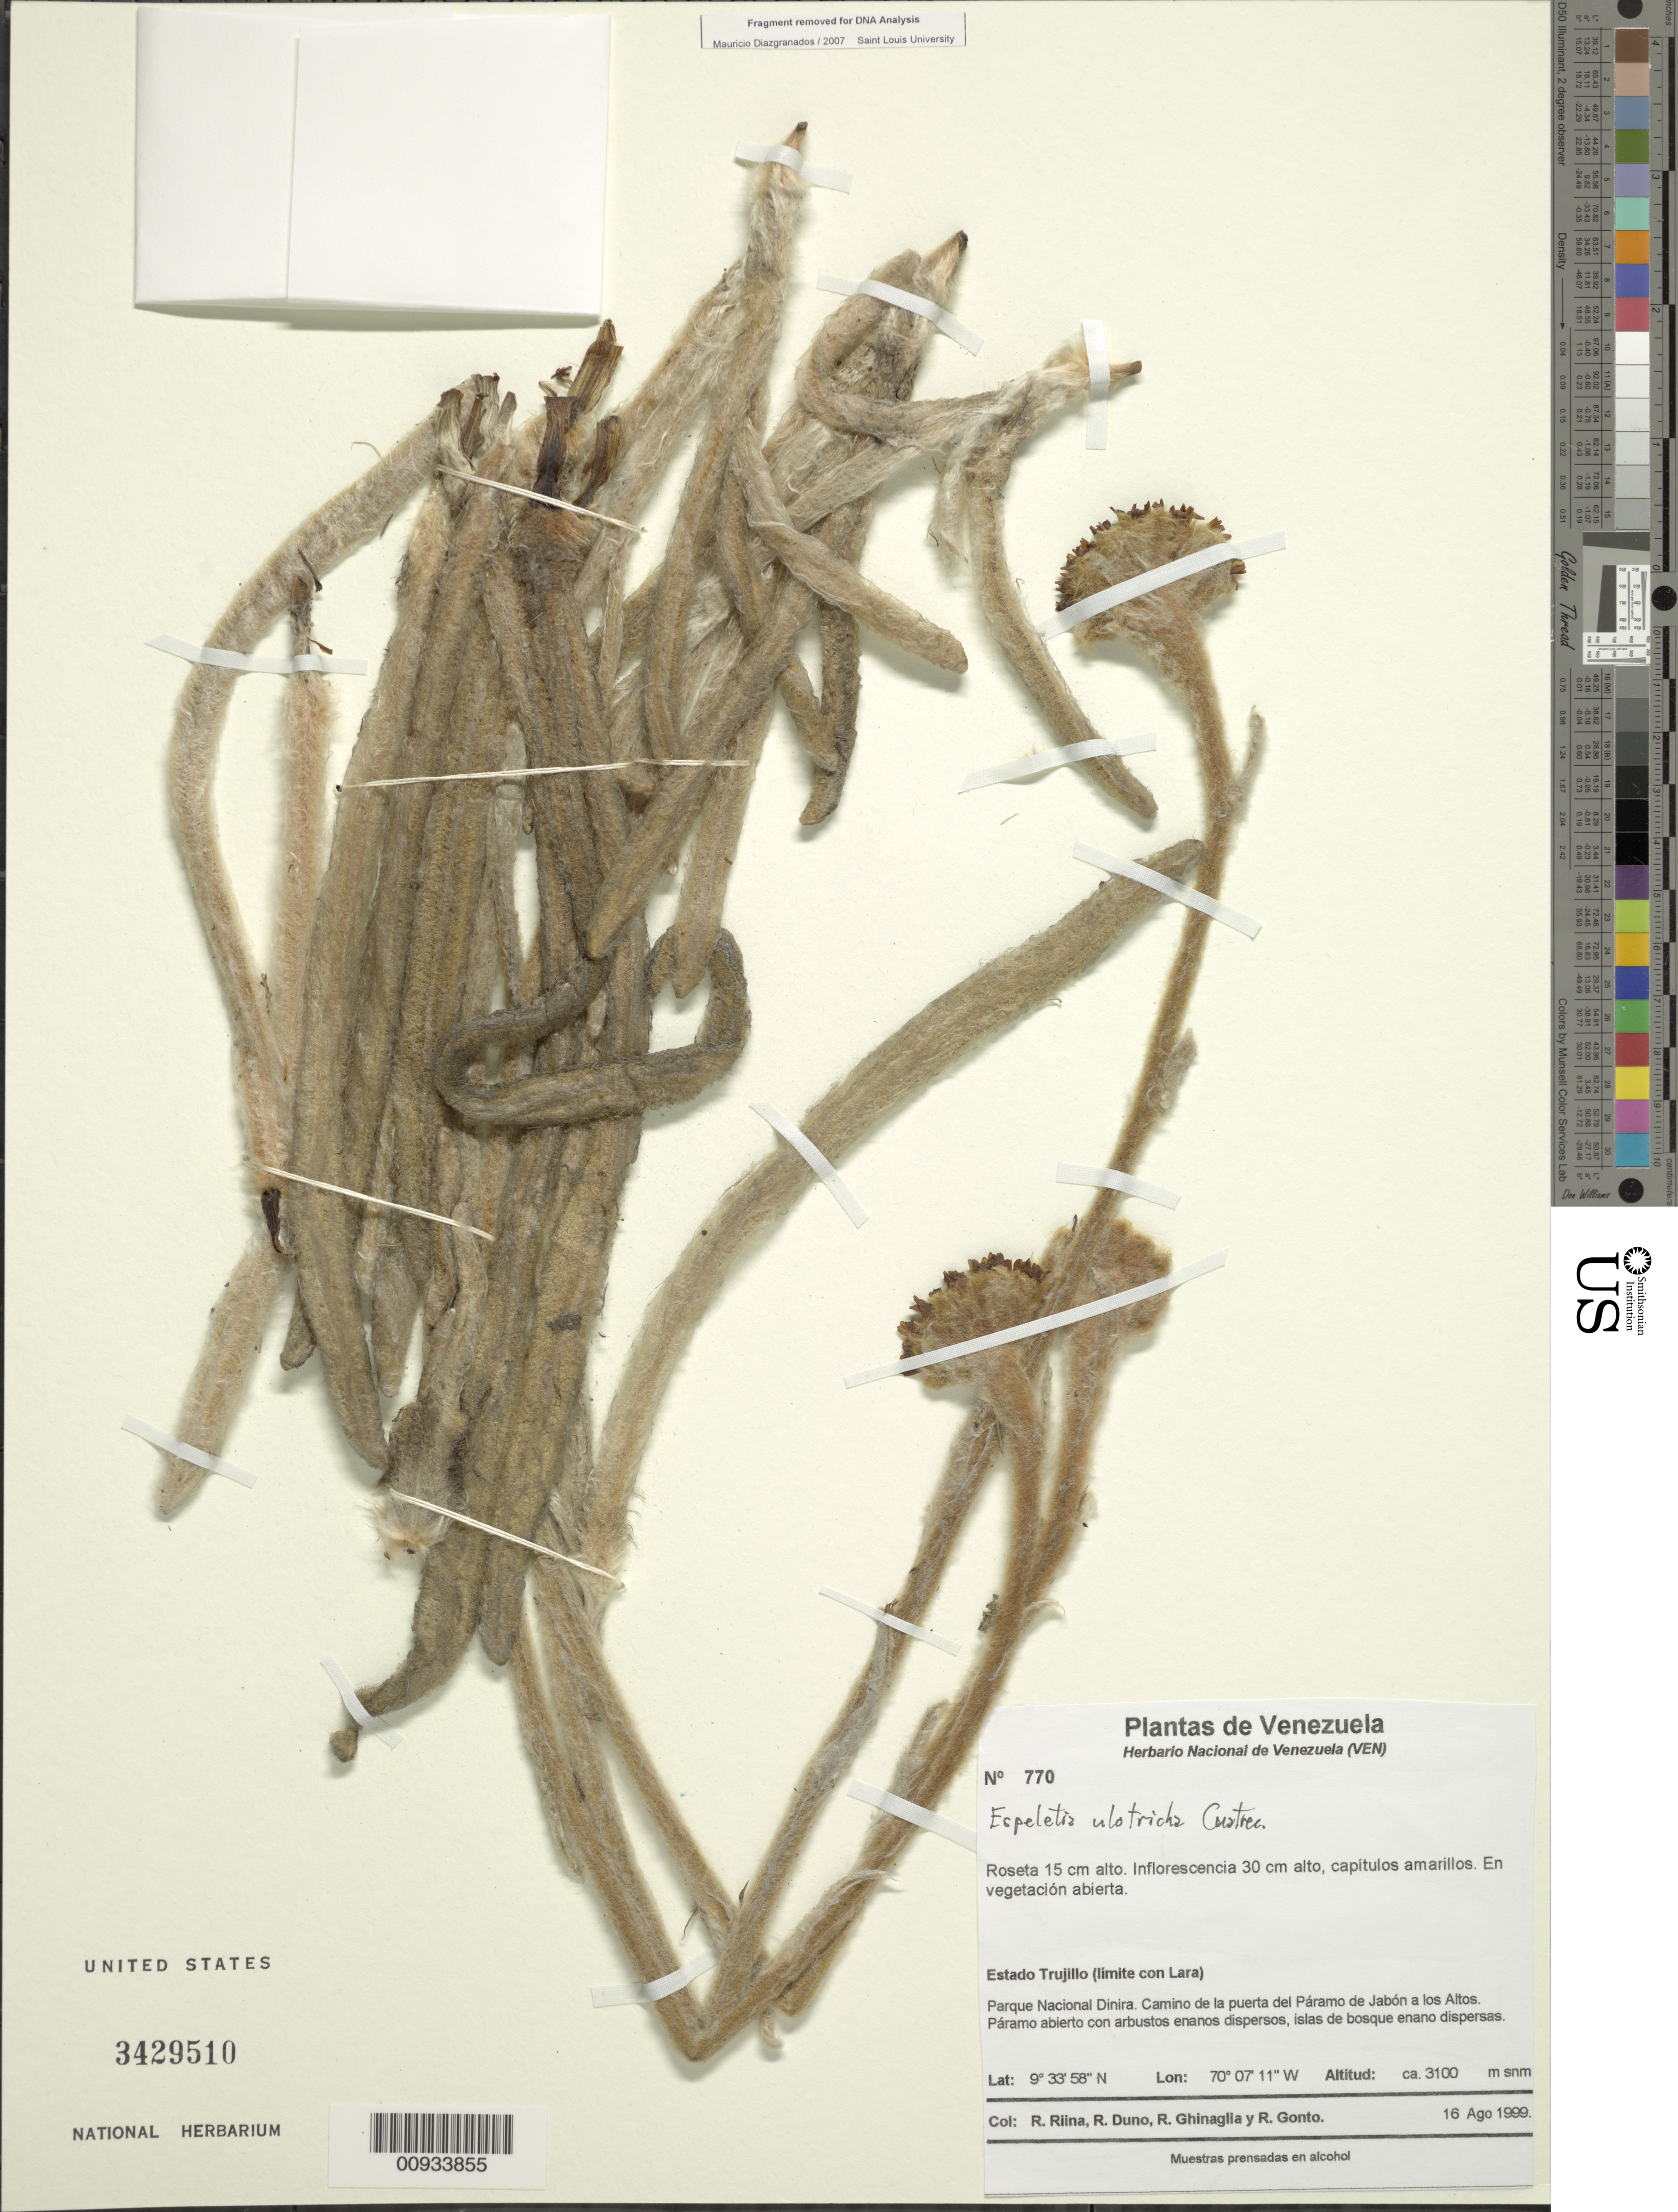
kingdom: Plantae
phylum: Tracheophyta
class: Magnoliopsida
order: Asterales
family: Asteraceae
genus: Espeletia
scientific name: Espeletia ulotricha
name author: Cuatrec.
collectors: R. Riina, R. Duno de Stefano, R. Ghinaglia & R. Gonto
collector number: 770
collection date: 1999-08-16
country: Venezuela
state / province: Trujillo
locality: Parque Nacional Dinira. Camino de la puerta del Páramo de Jabón a los Altos. Límite con Estado de Lara.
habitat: En vegetación abierta.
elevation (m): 3100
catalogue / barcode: US 3429510